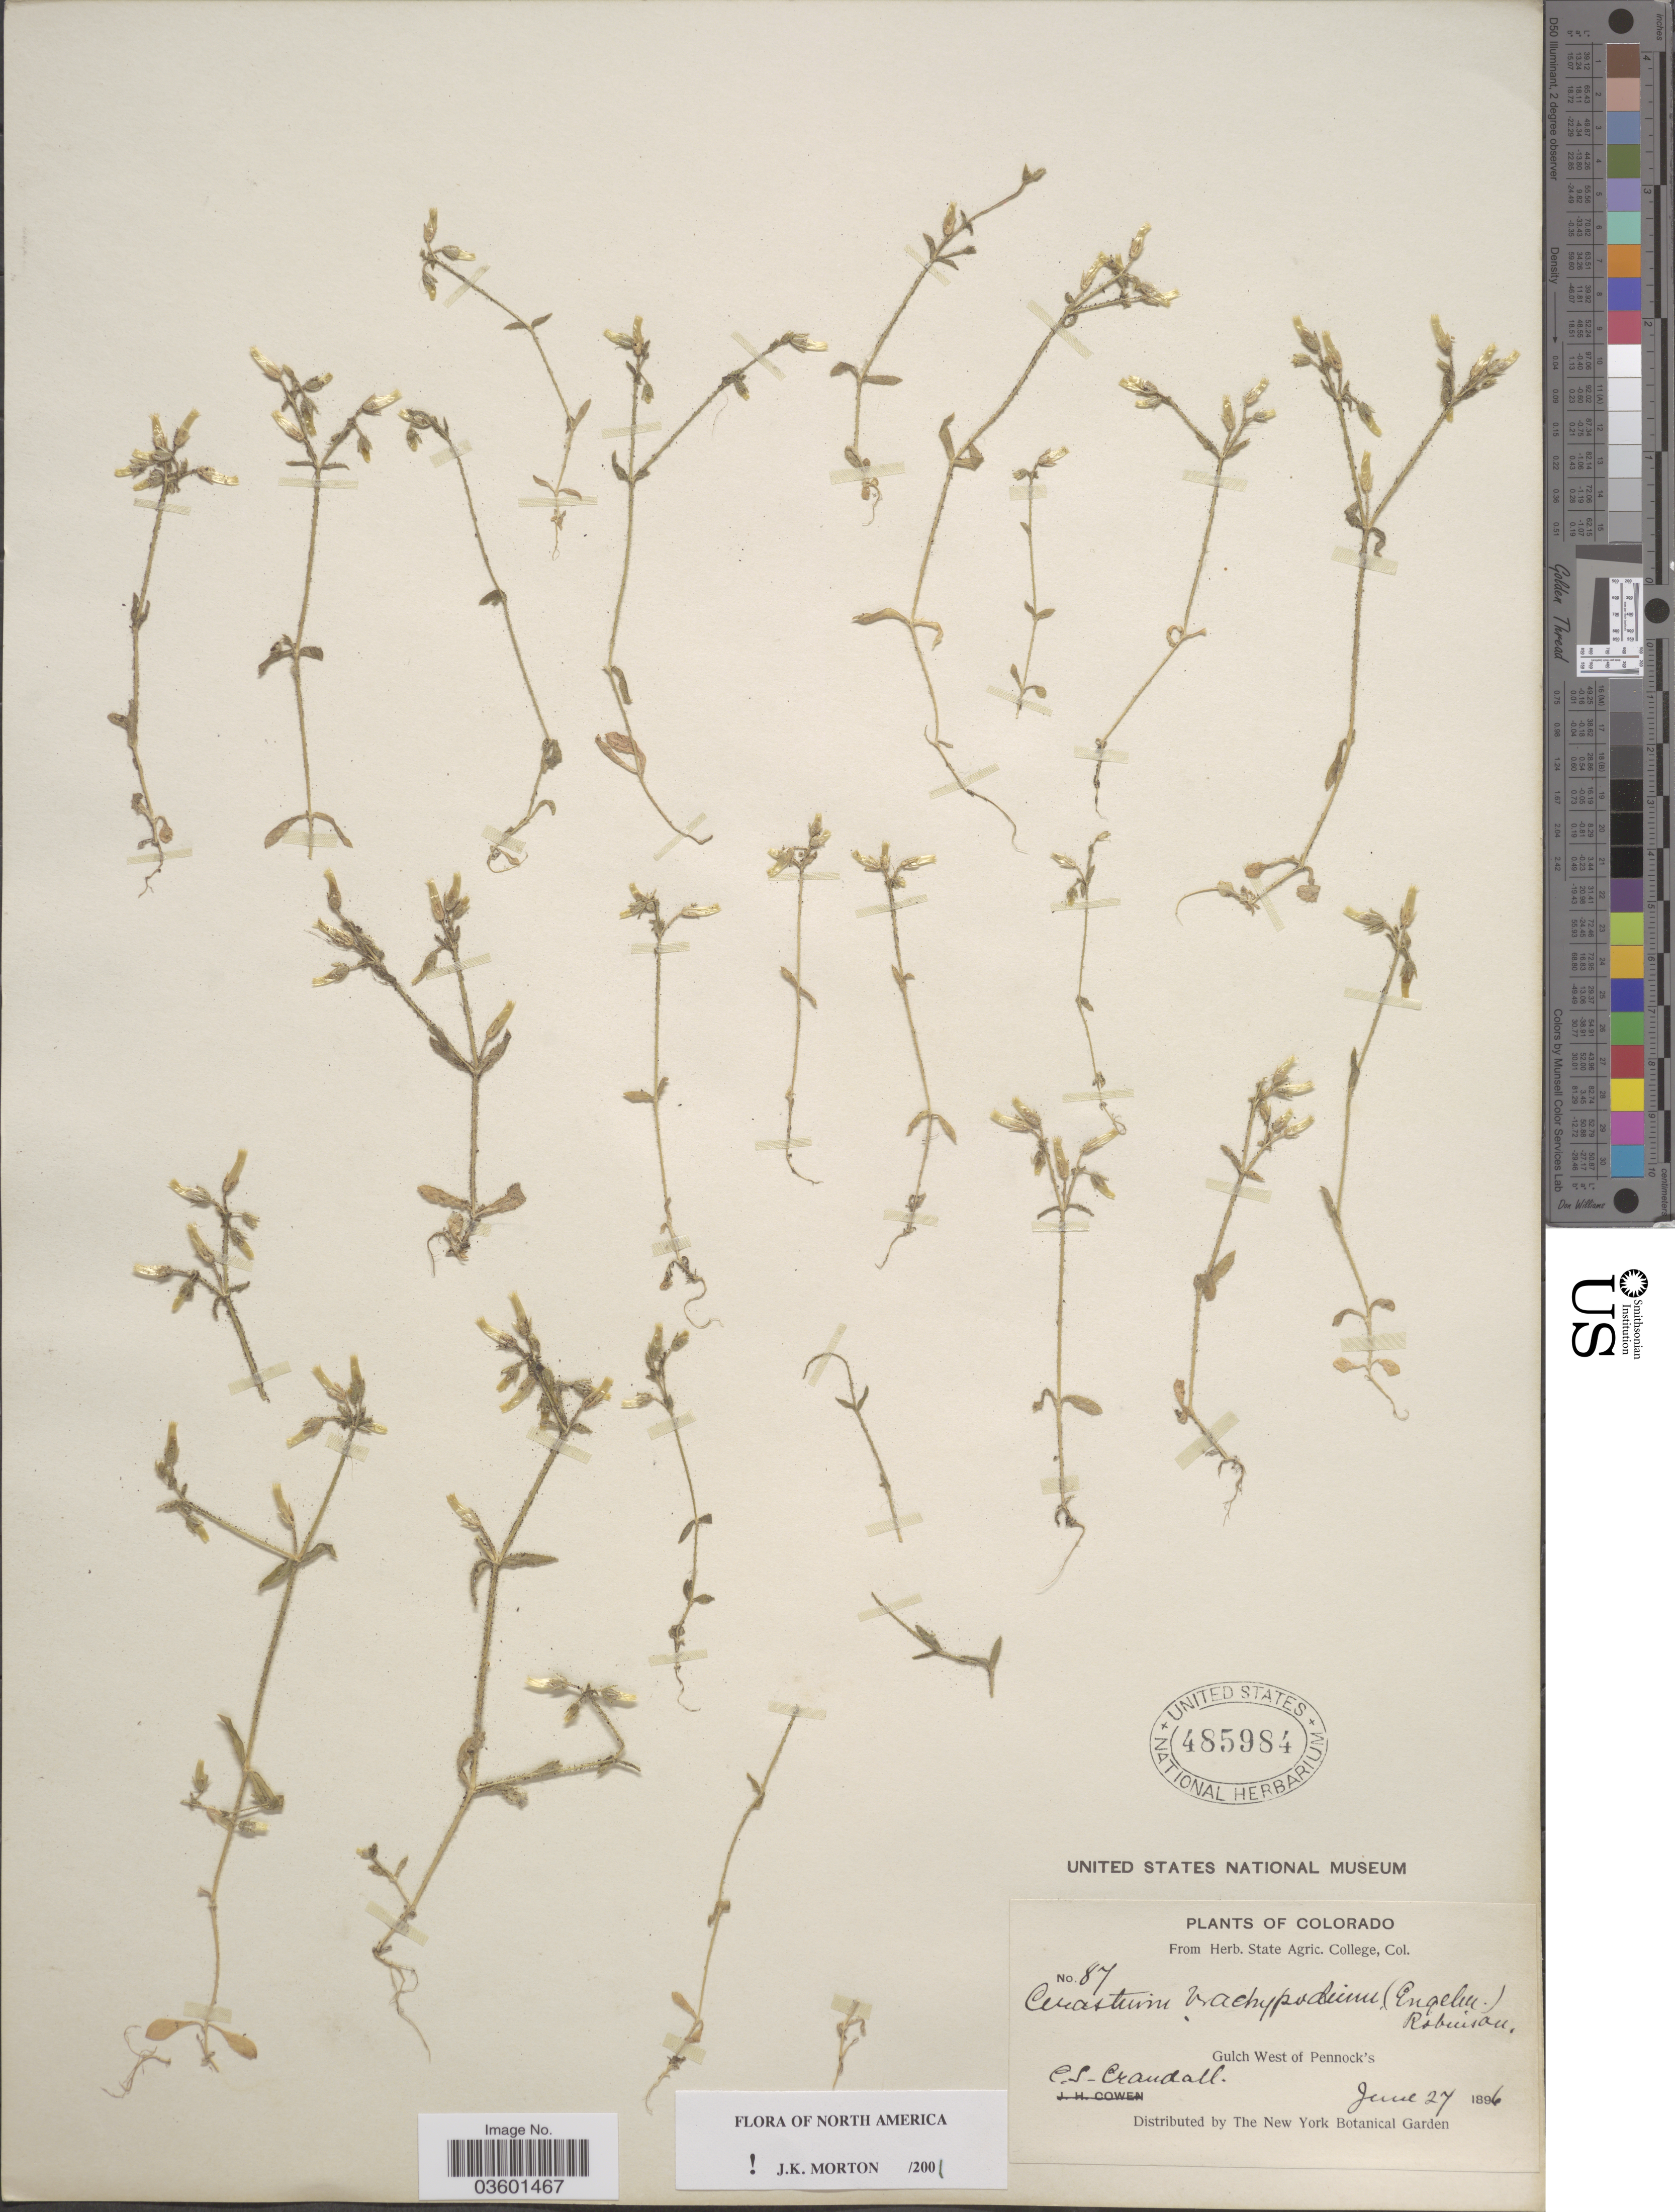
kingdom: Plantae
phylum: Tracheophyta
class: Magnoliopsida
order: Caryophyllales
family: Caryophyllaceae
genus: Cerastium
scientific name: Cerastium brachypodum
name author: (Engelm. ex A. Gray) B.L. Rob.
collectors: C. Crandall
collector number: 87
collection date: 1896-06-27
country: United States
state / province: Colorado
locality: Gulch West of Pennock's.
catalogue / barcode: US 485984